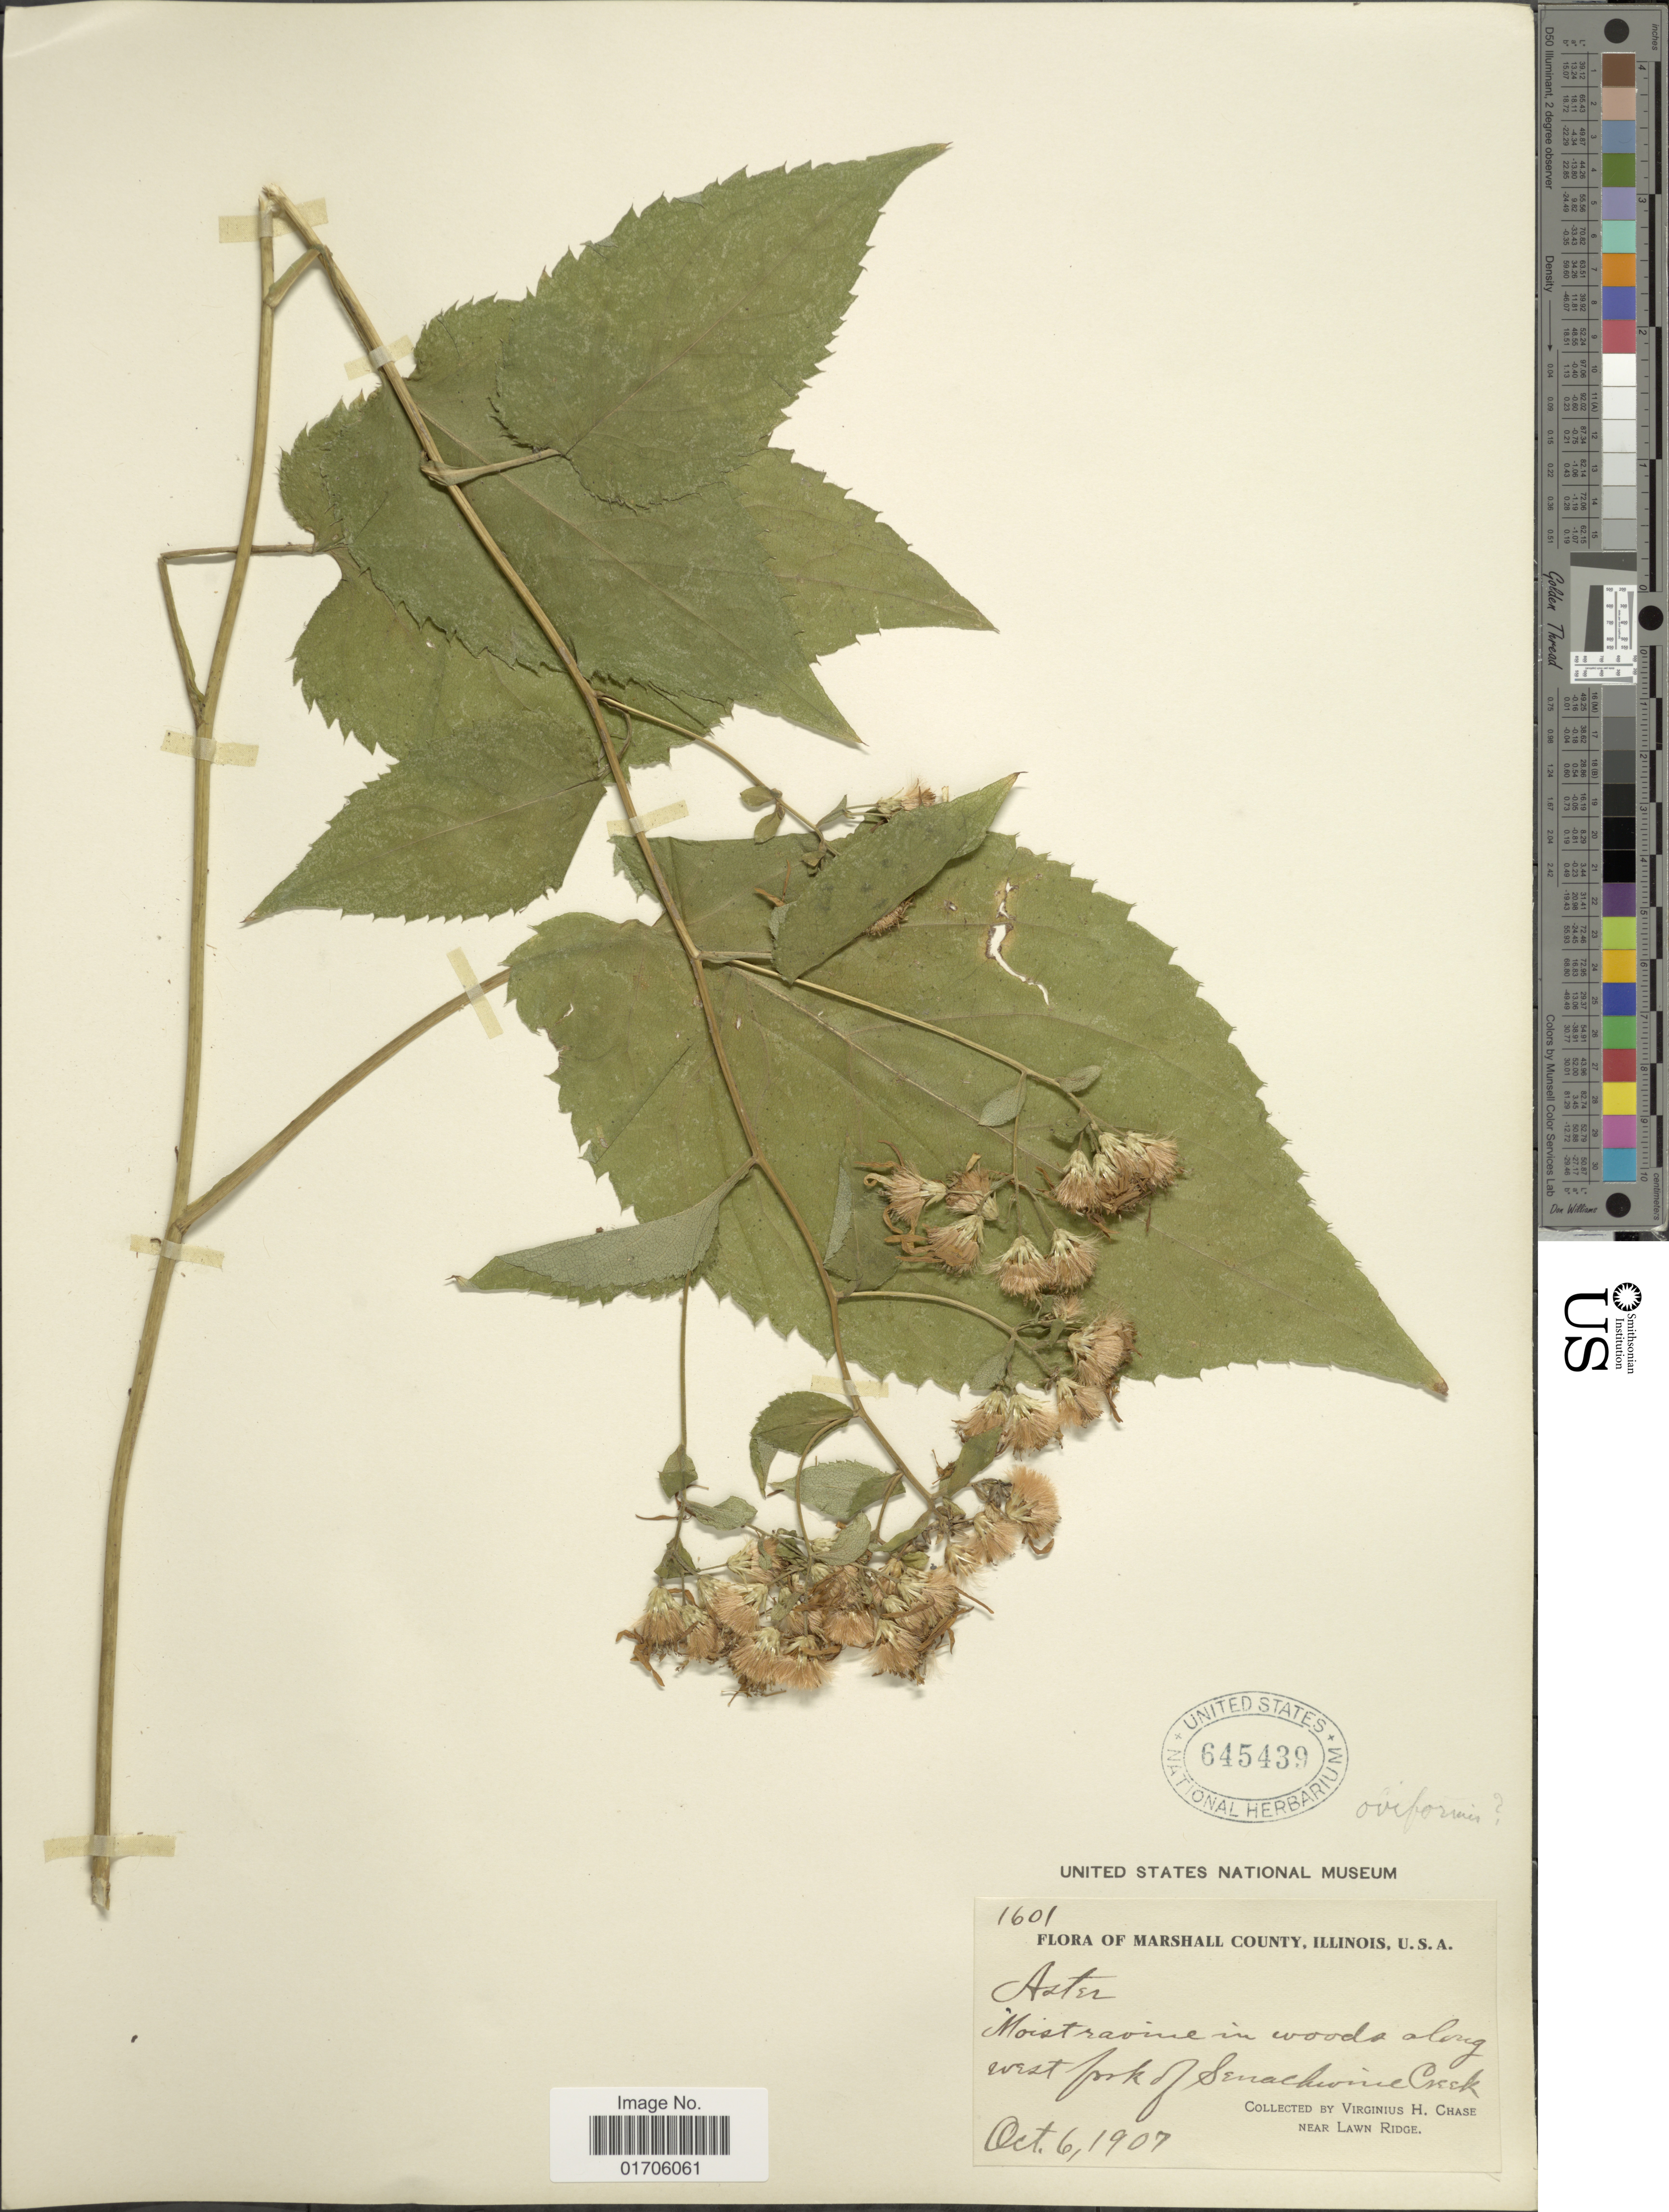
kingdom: Plantae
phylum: Tracheophyta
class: Magnoliopsida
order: Asterales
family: Asteraceae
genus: Aster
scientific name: Aster curvescens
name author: E.S. Burgess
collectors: V. H. Chase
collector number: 1601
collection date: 1907-10-06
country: United States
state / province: Illinois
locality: Marshall County, Illinois, U.S.A. Moist ravine in woods along west fork of Senachwine Creek.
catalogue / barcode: US 645439